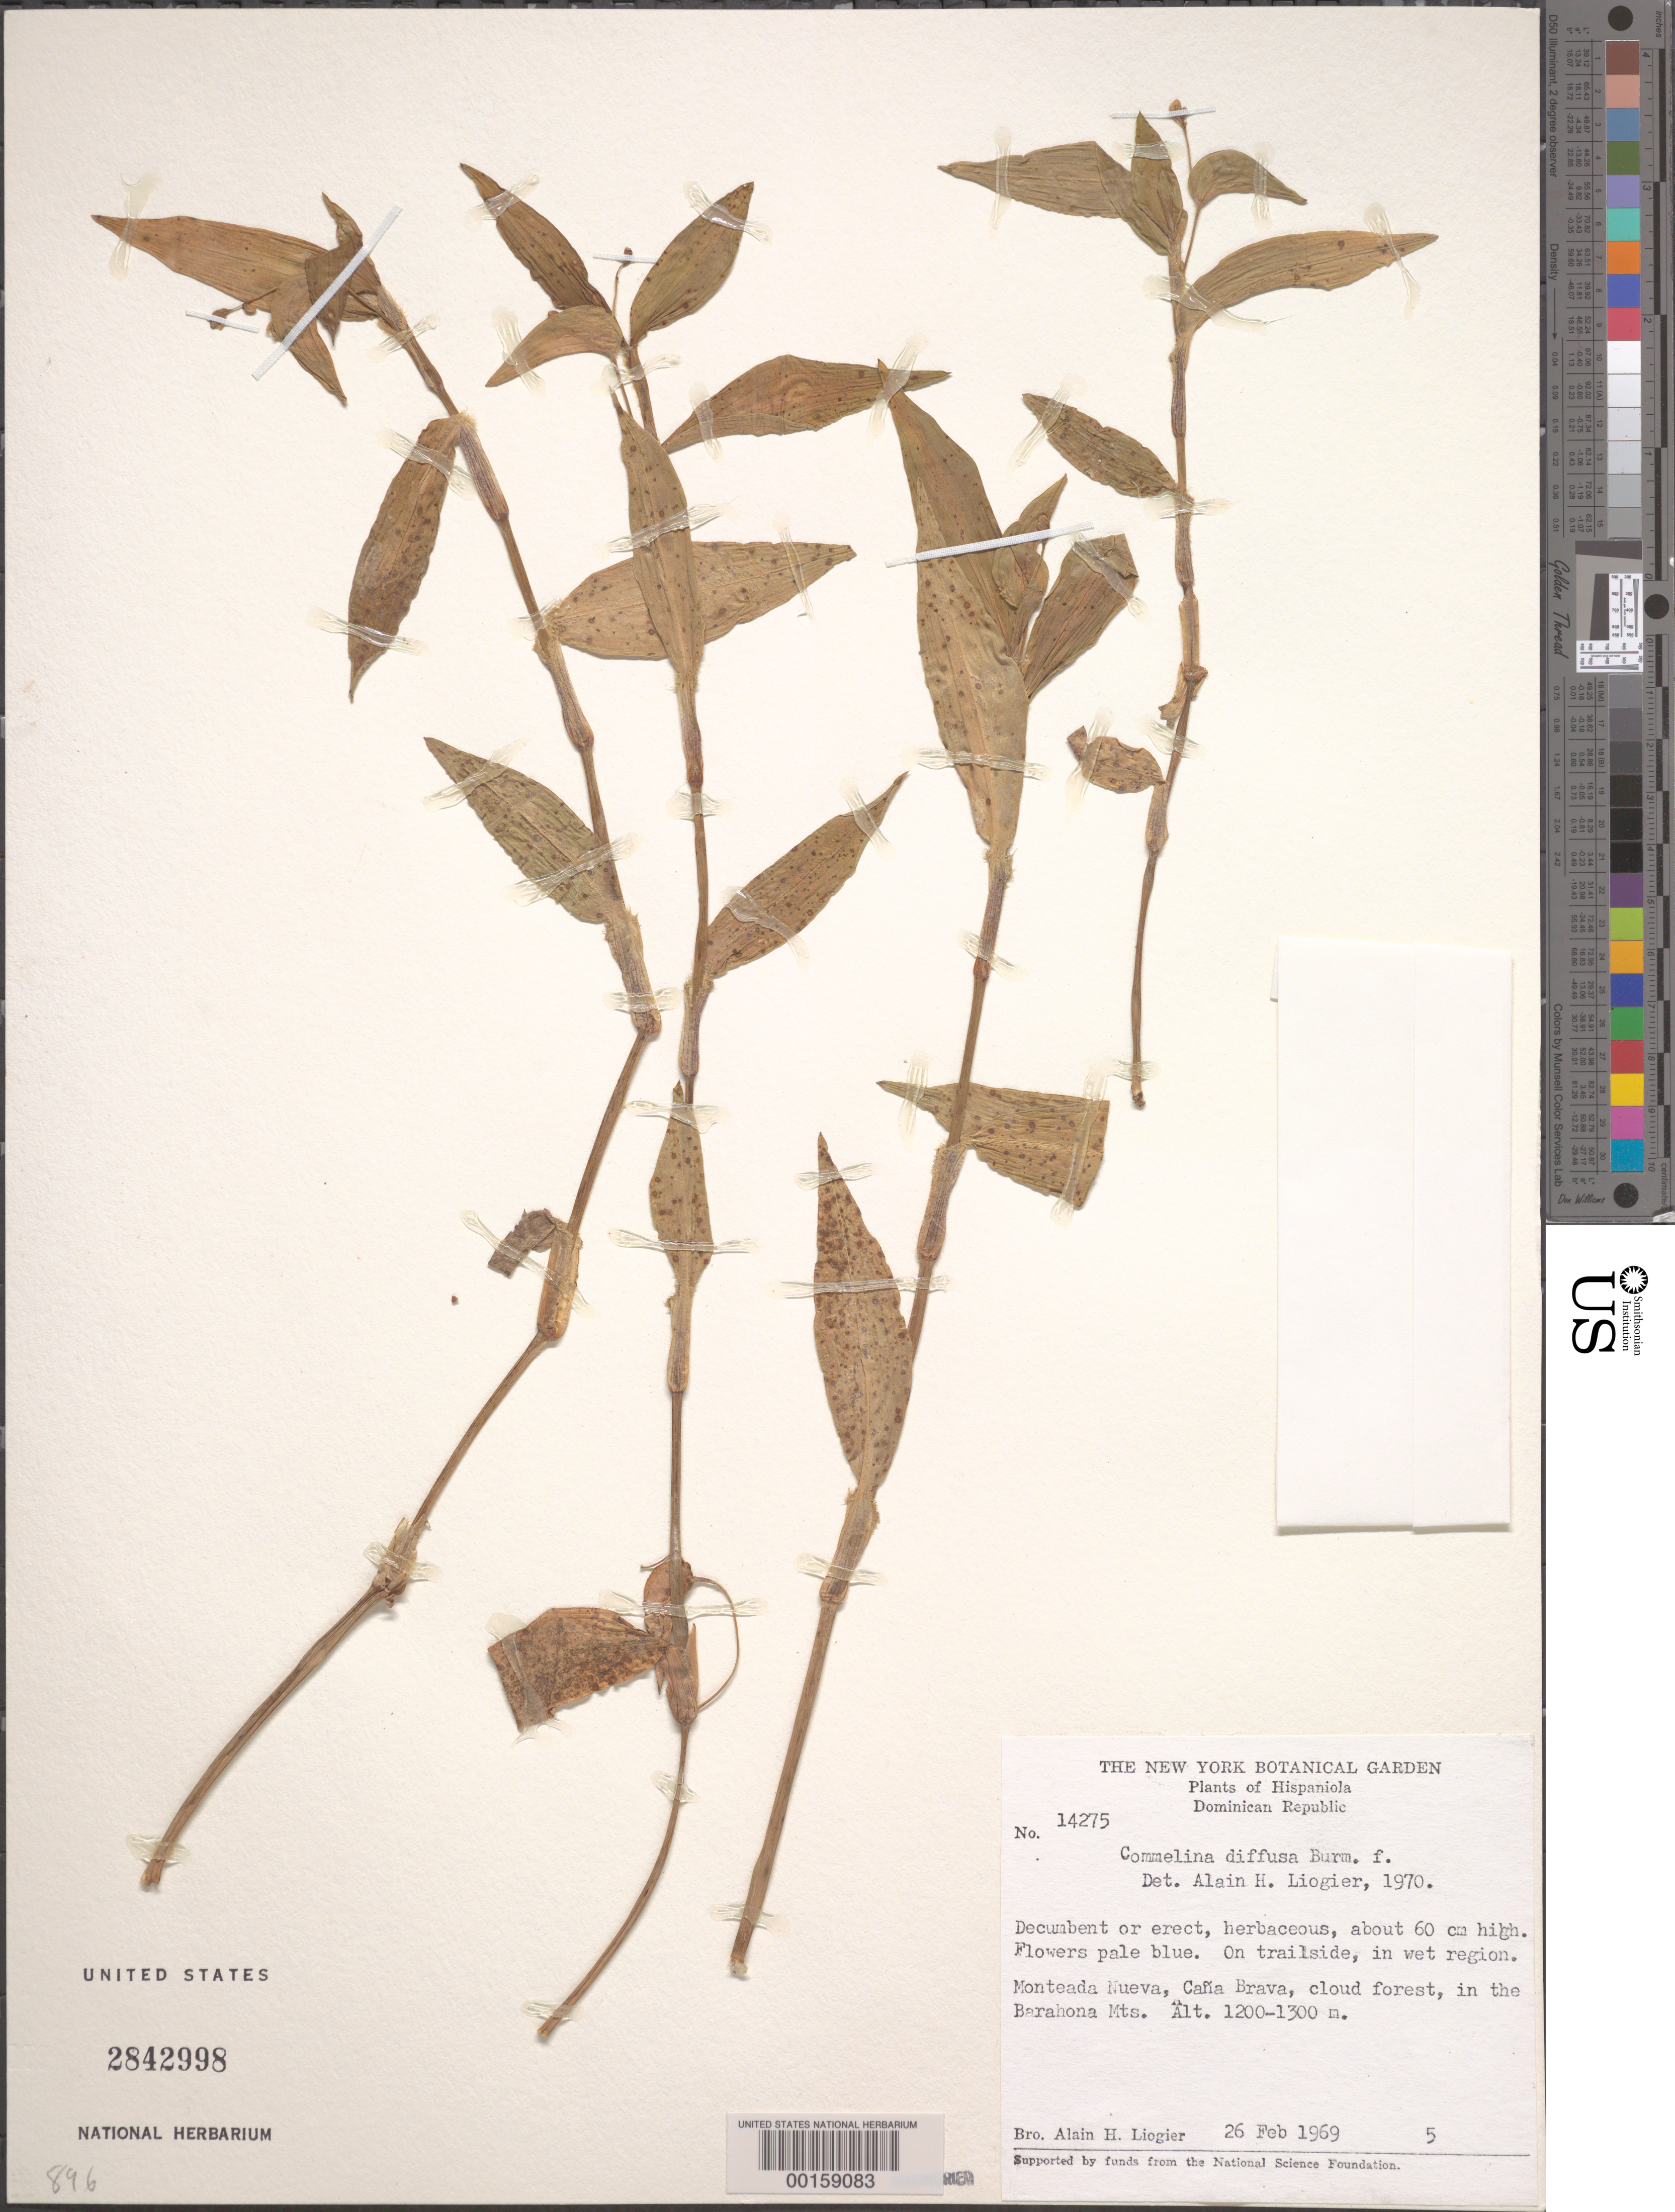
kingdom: Plantae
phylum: Tracheophyta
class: Liliopsida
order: Commelinales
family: Commelinaceae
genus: Commelina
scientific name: Commelina diffusa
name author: Burm. f.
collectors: A. H. Liogier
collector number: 14275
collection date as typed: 26 Feb 1969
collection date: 1969-02-26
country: Dominican Republic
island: Hispaniola Island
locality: Monteada nueva; in the barahona mountains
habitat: Wet soil; trailside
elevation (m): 1200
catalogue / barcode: US 2842998